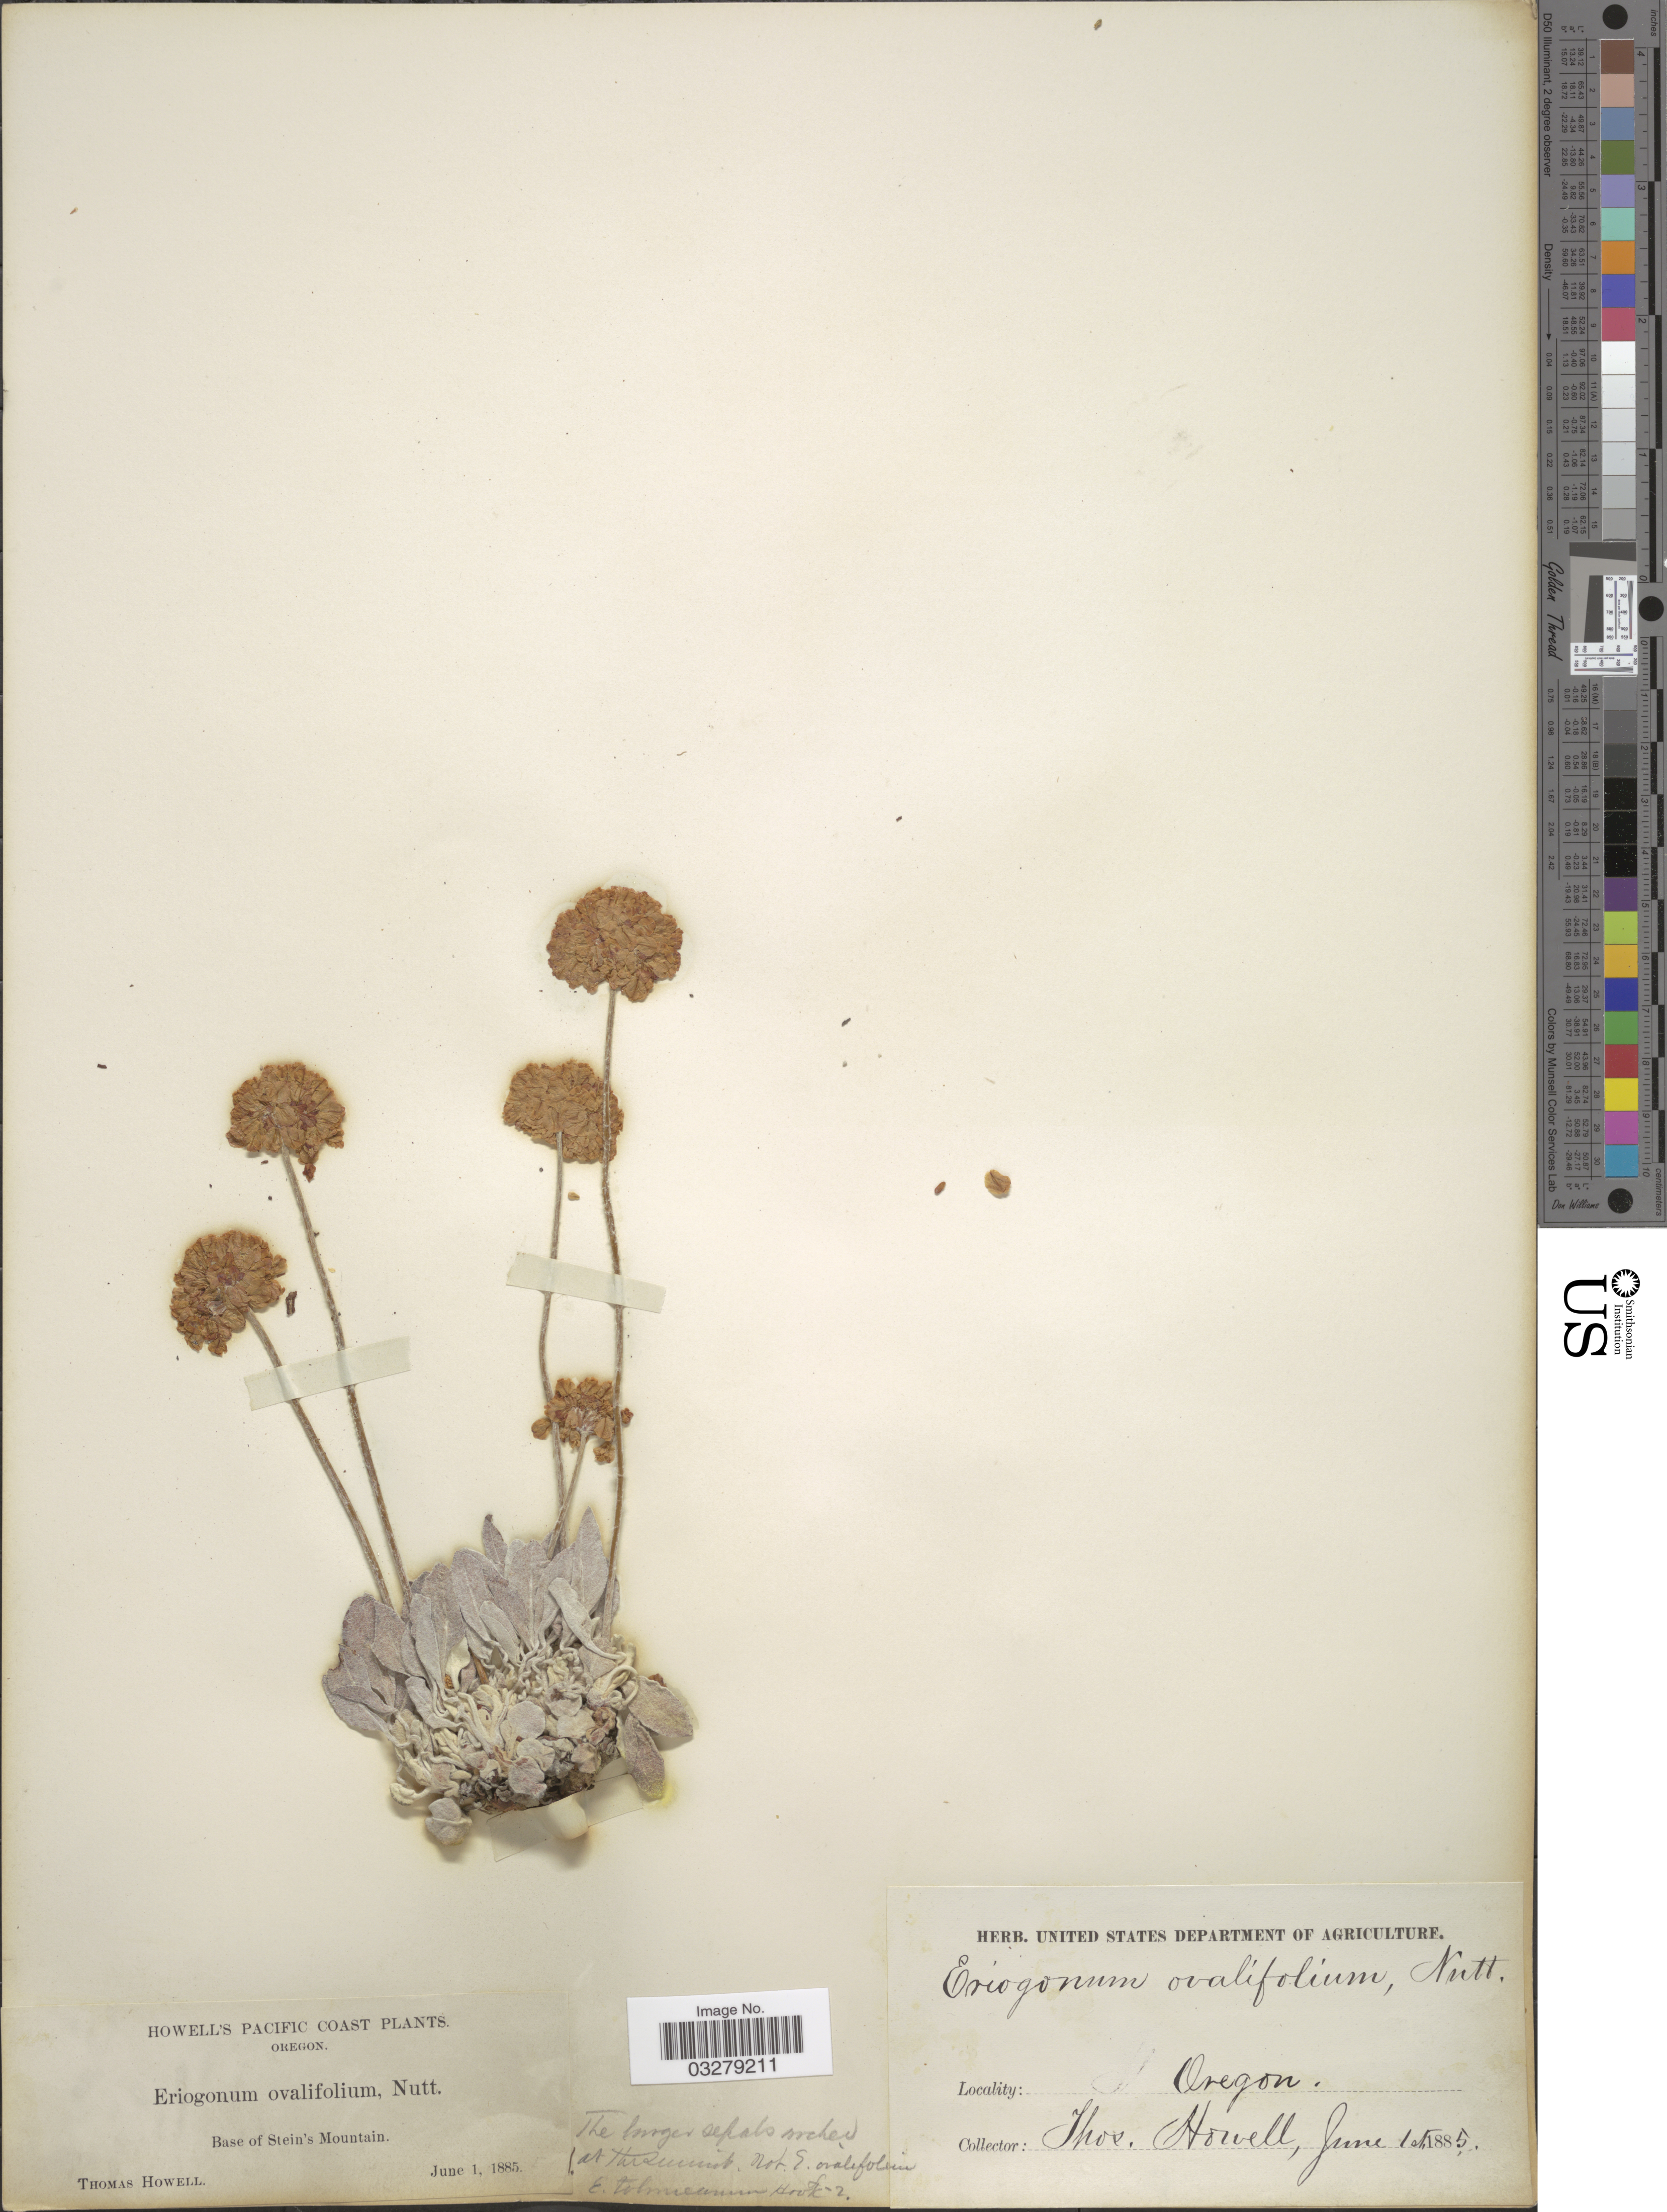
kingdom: Plantae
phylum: Tracheophyta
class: Magnoliopsida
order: Caryophyllales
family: Polygonaceae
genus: Eriogonum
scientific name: Eriogonum ovalifolium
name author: Nutt.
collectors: T. Howell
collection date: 1885-06-01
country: United States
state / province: Oregon